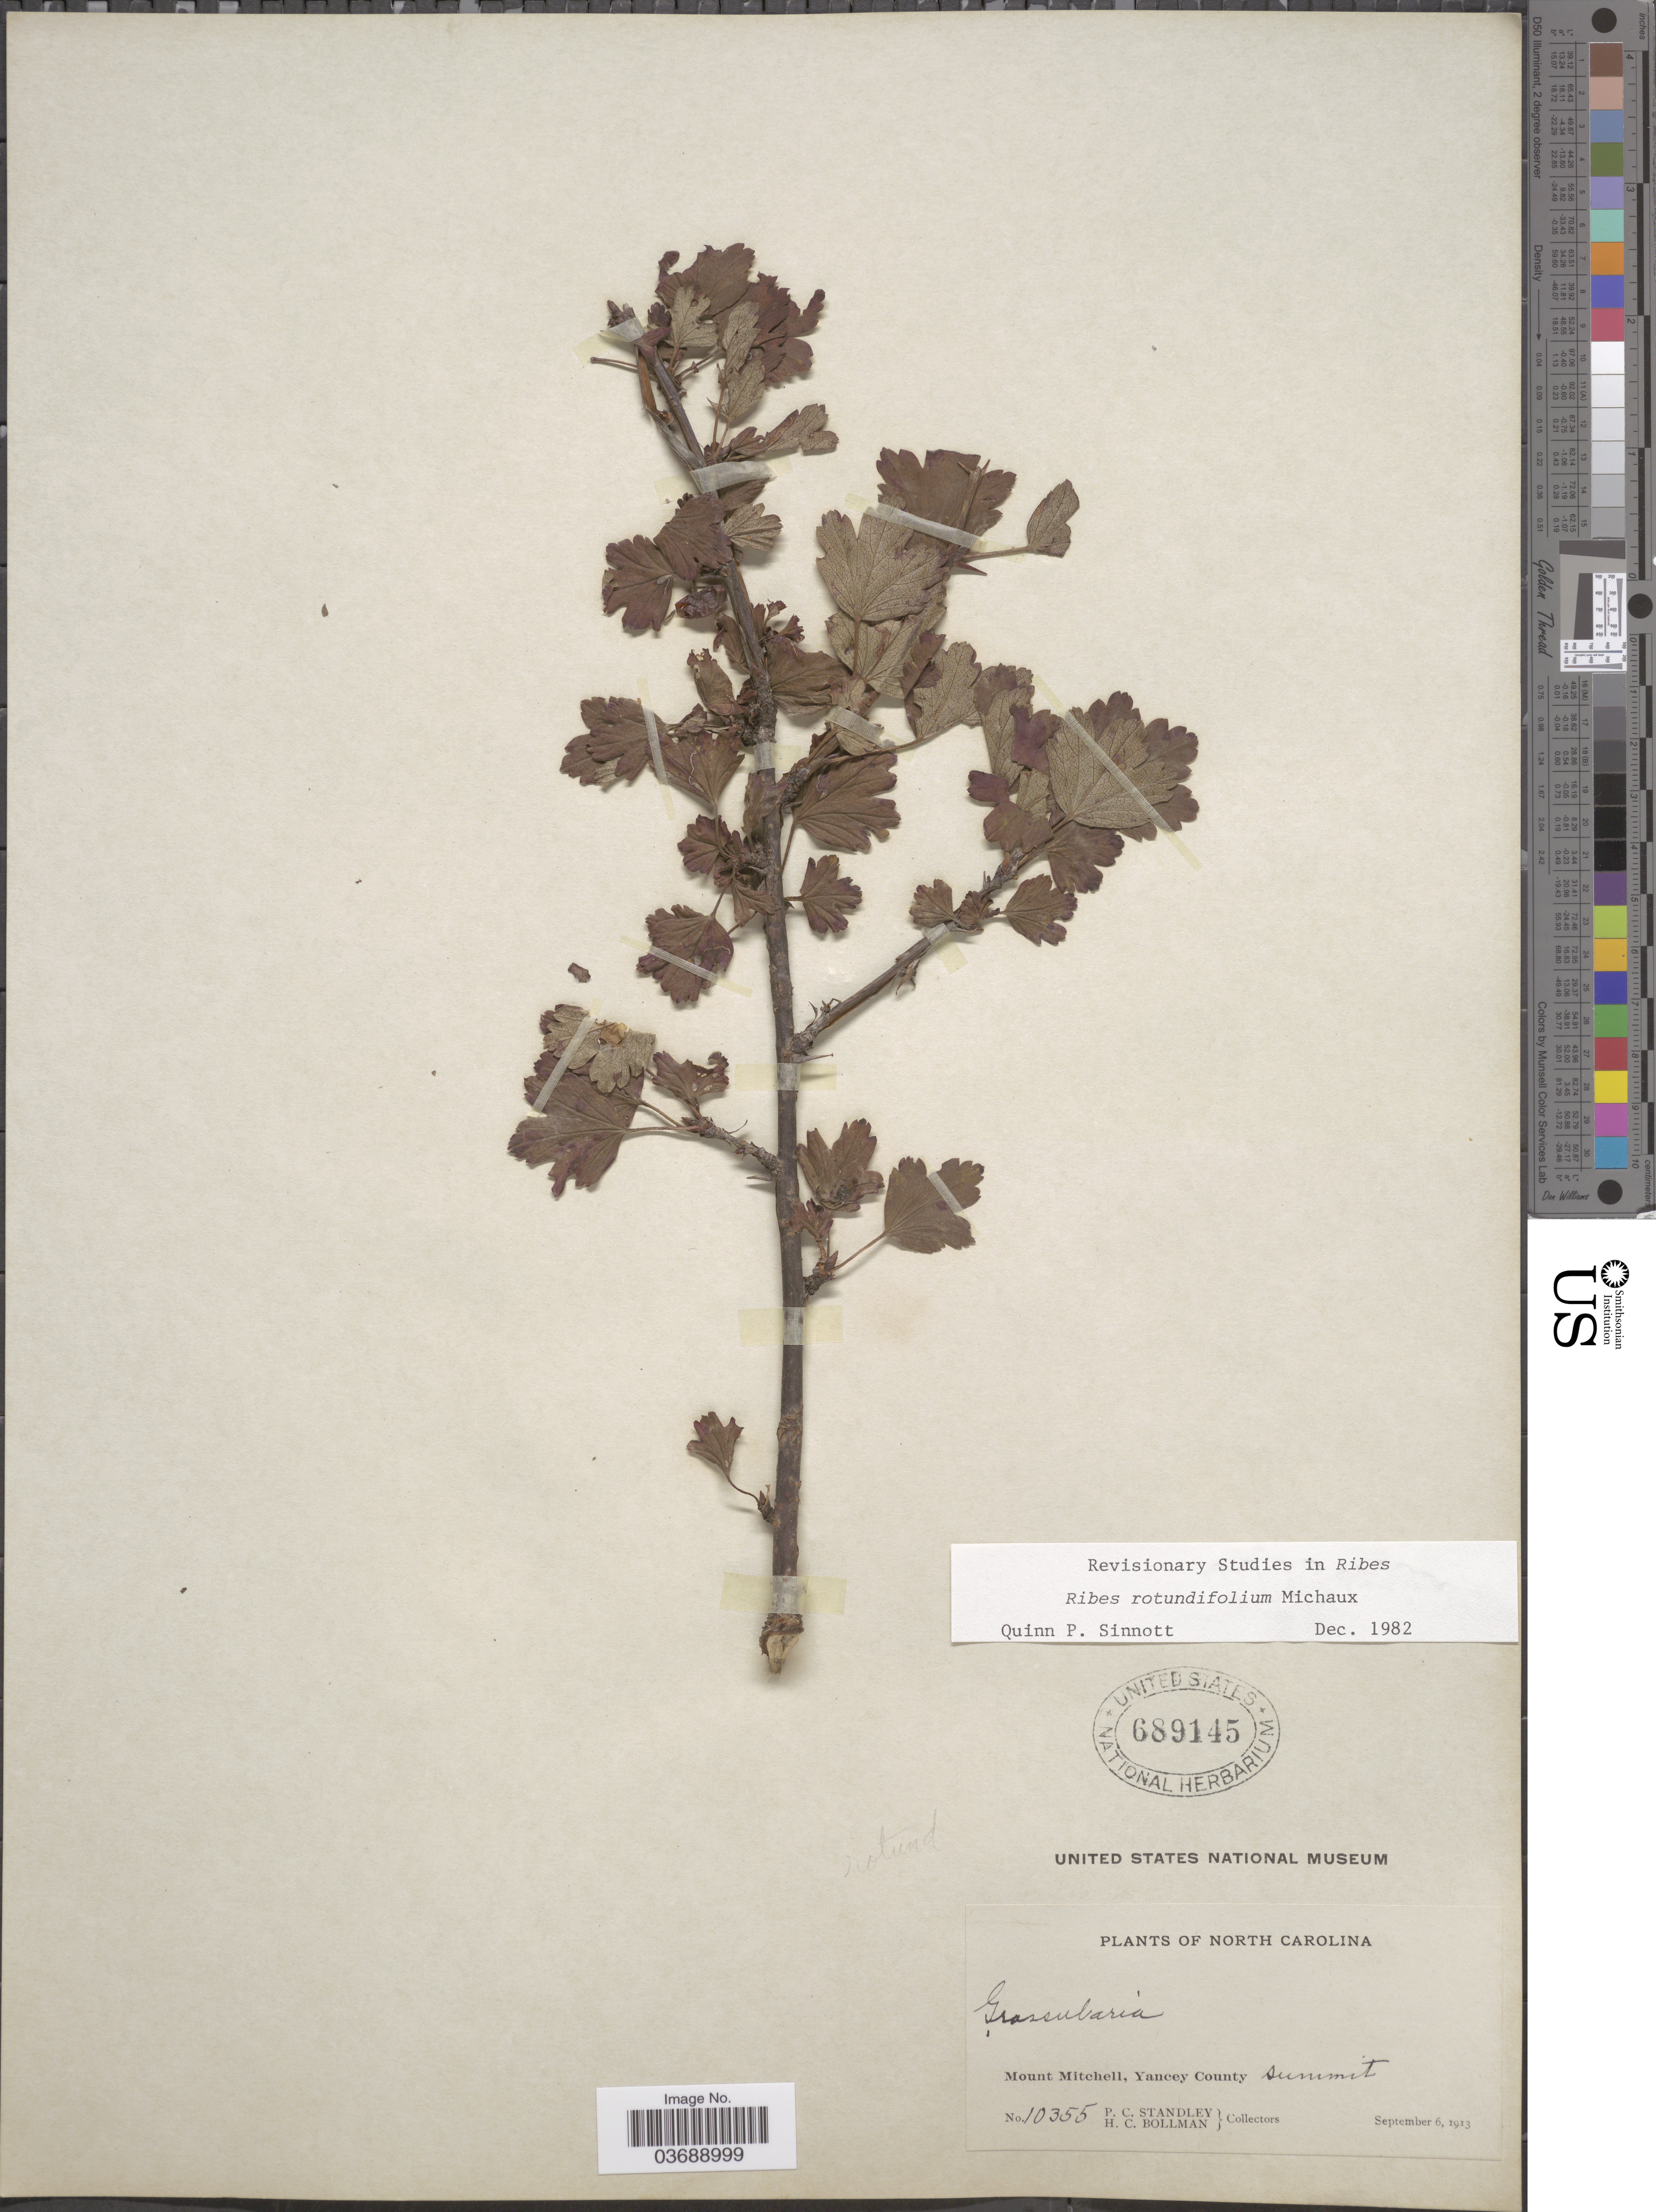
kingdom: Plantae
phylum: Tracheophyta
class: Magnoliopsida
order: Saxifragales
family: Grossulariaceae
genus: Ribes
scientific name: Ribes rotundifolium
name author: Michx.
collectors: P. C. Standley & H. C. Bollman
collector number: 10355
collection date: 1913-09-06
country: United States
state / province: North Carolina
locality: Mount Mitchell, Yancey County. Summit.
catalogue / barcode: US 689145